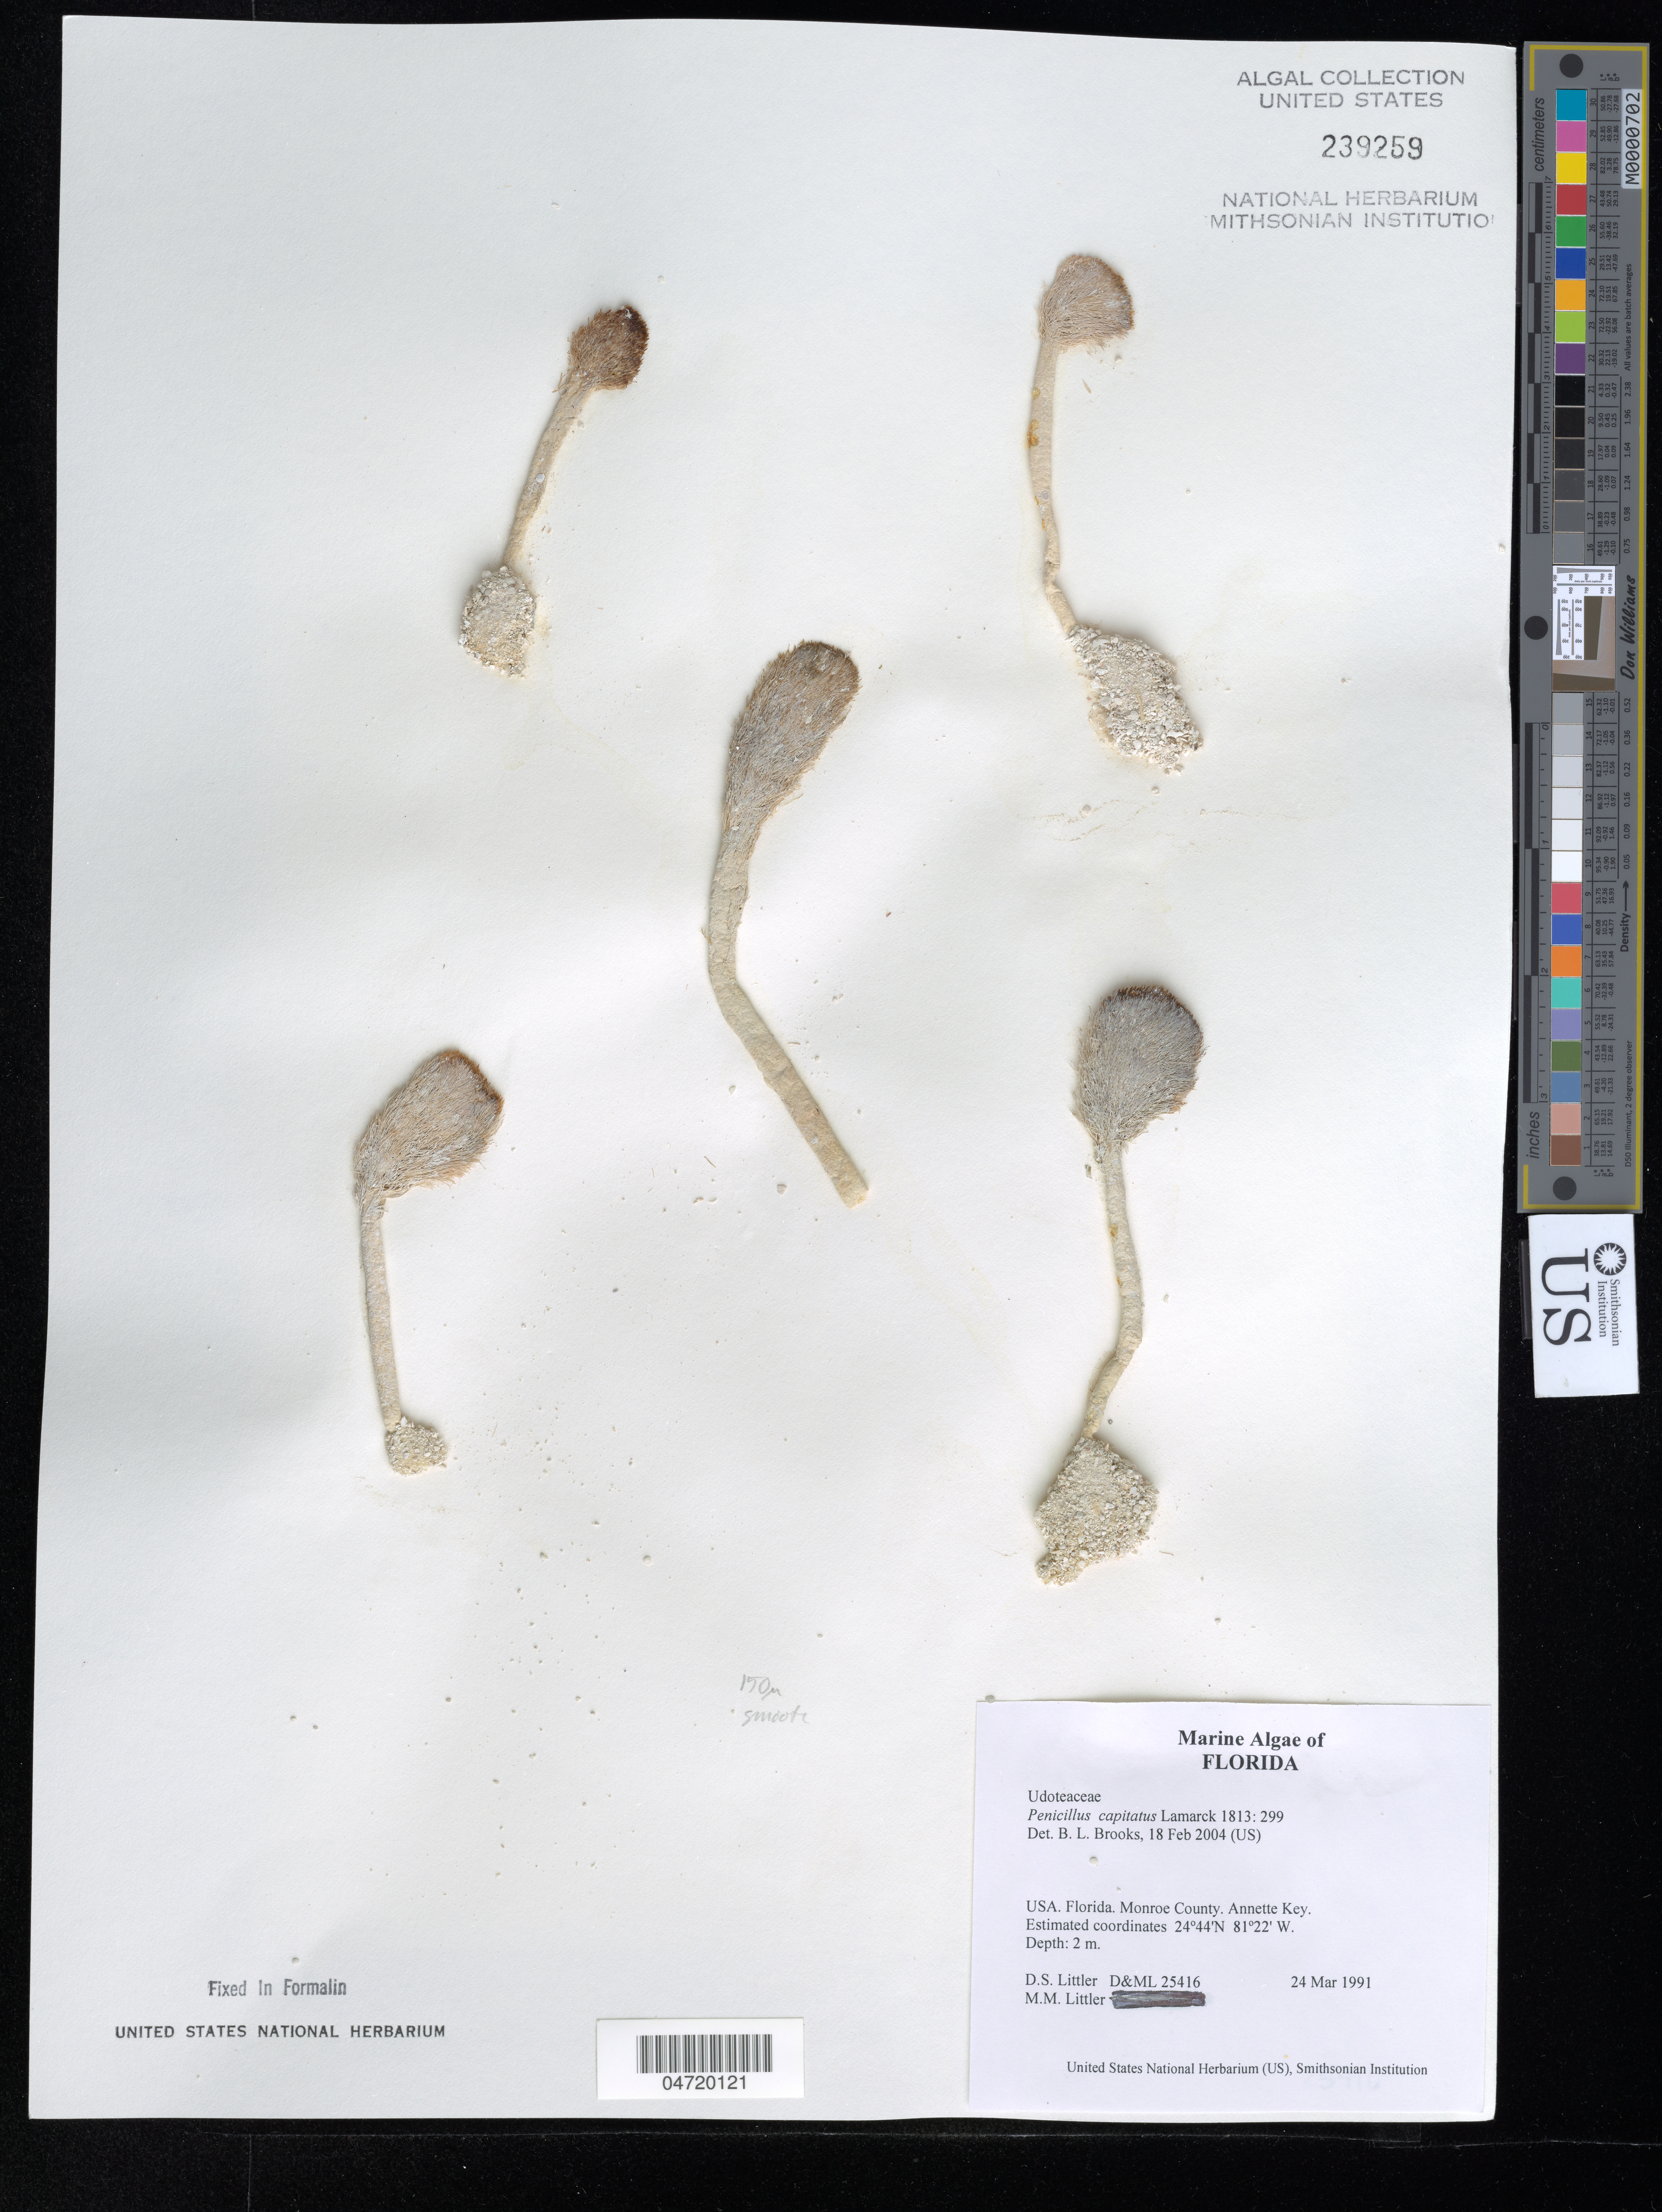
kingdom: Plantae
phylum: Chlorophyta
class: Ulvophyceae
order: Bryopsidales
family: Udoteaceae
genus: Penicillus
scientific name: Penicillus capitatus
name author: Lam.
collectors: D. S. Littler & M. M. Littler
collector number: D&ML25416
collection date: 1991-03-24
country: United States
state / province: Florida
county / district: Monroe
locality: Monroe County. Annette Key.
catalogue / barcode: US 239259